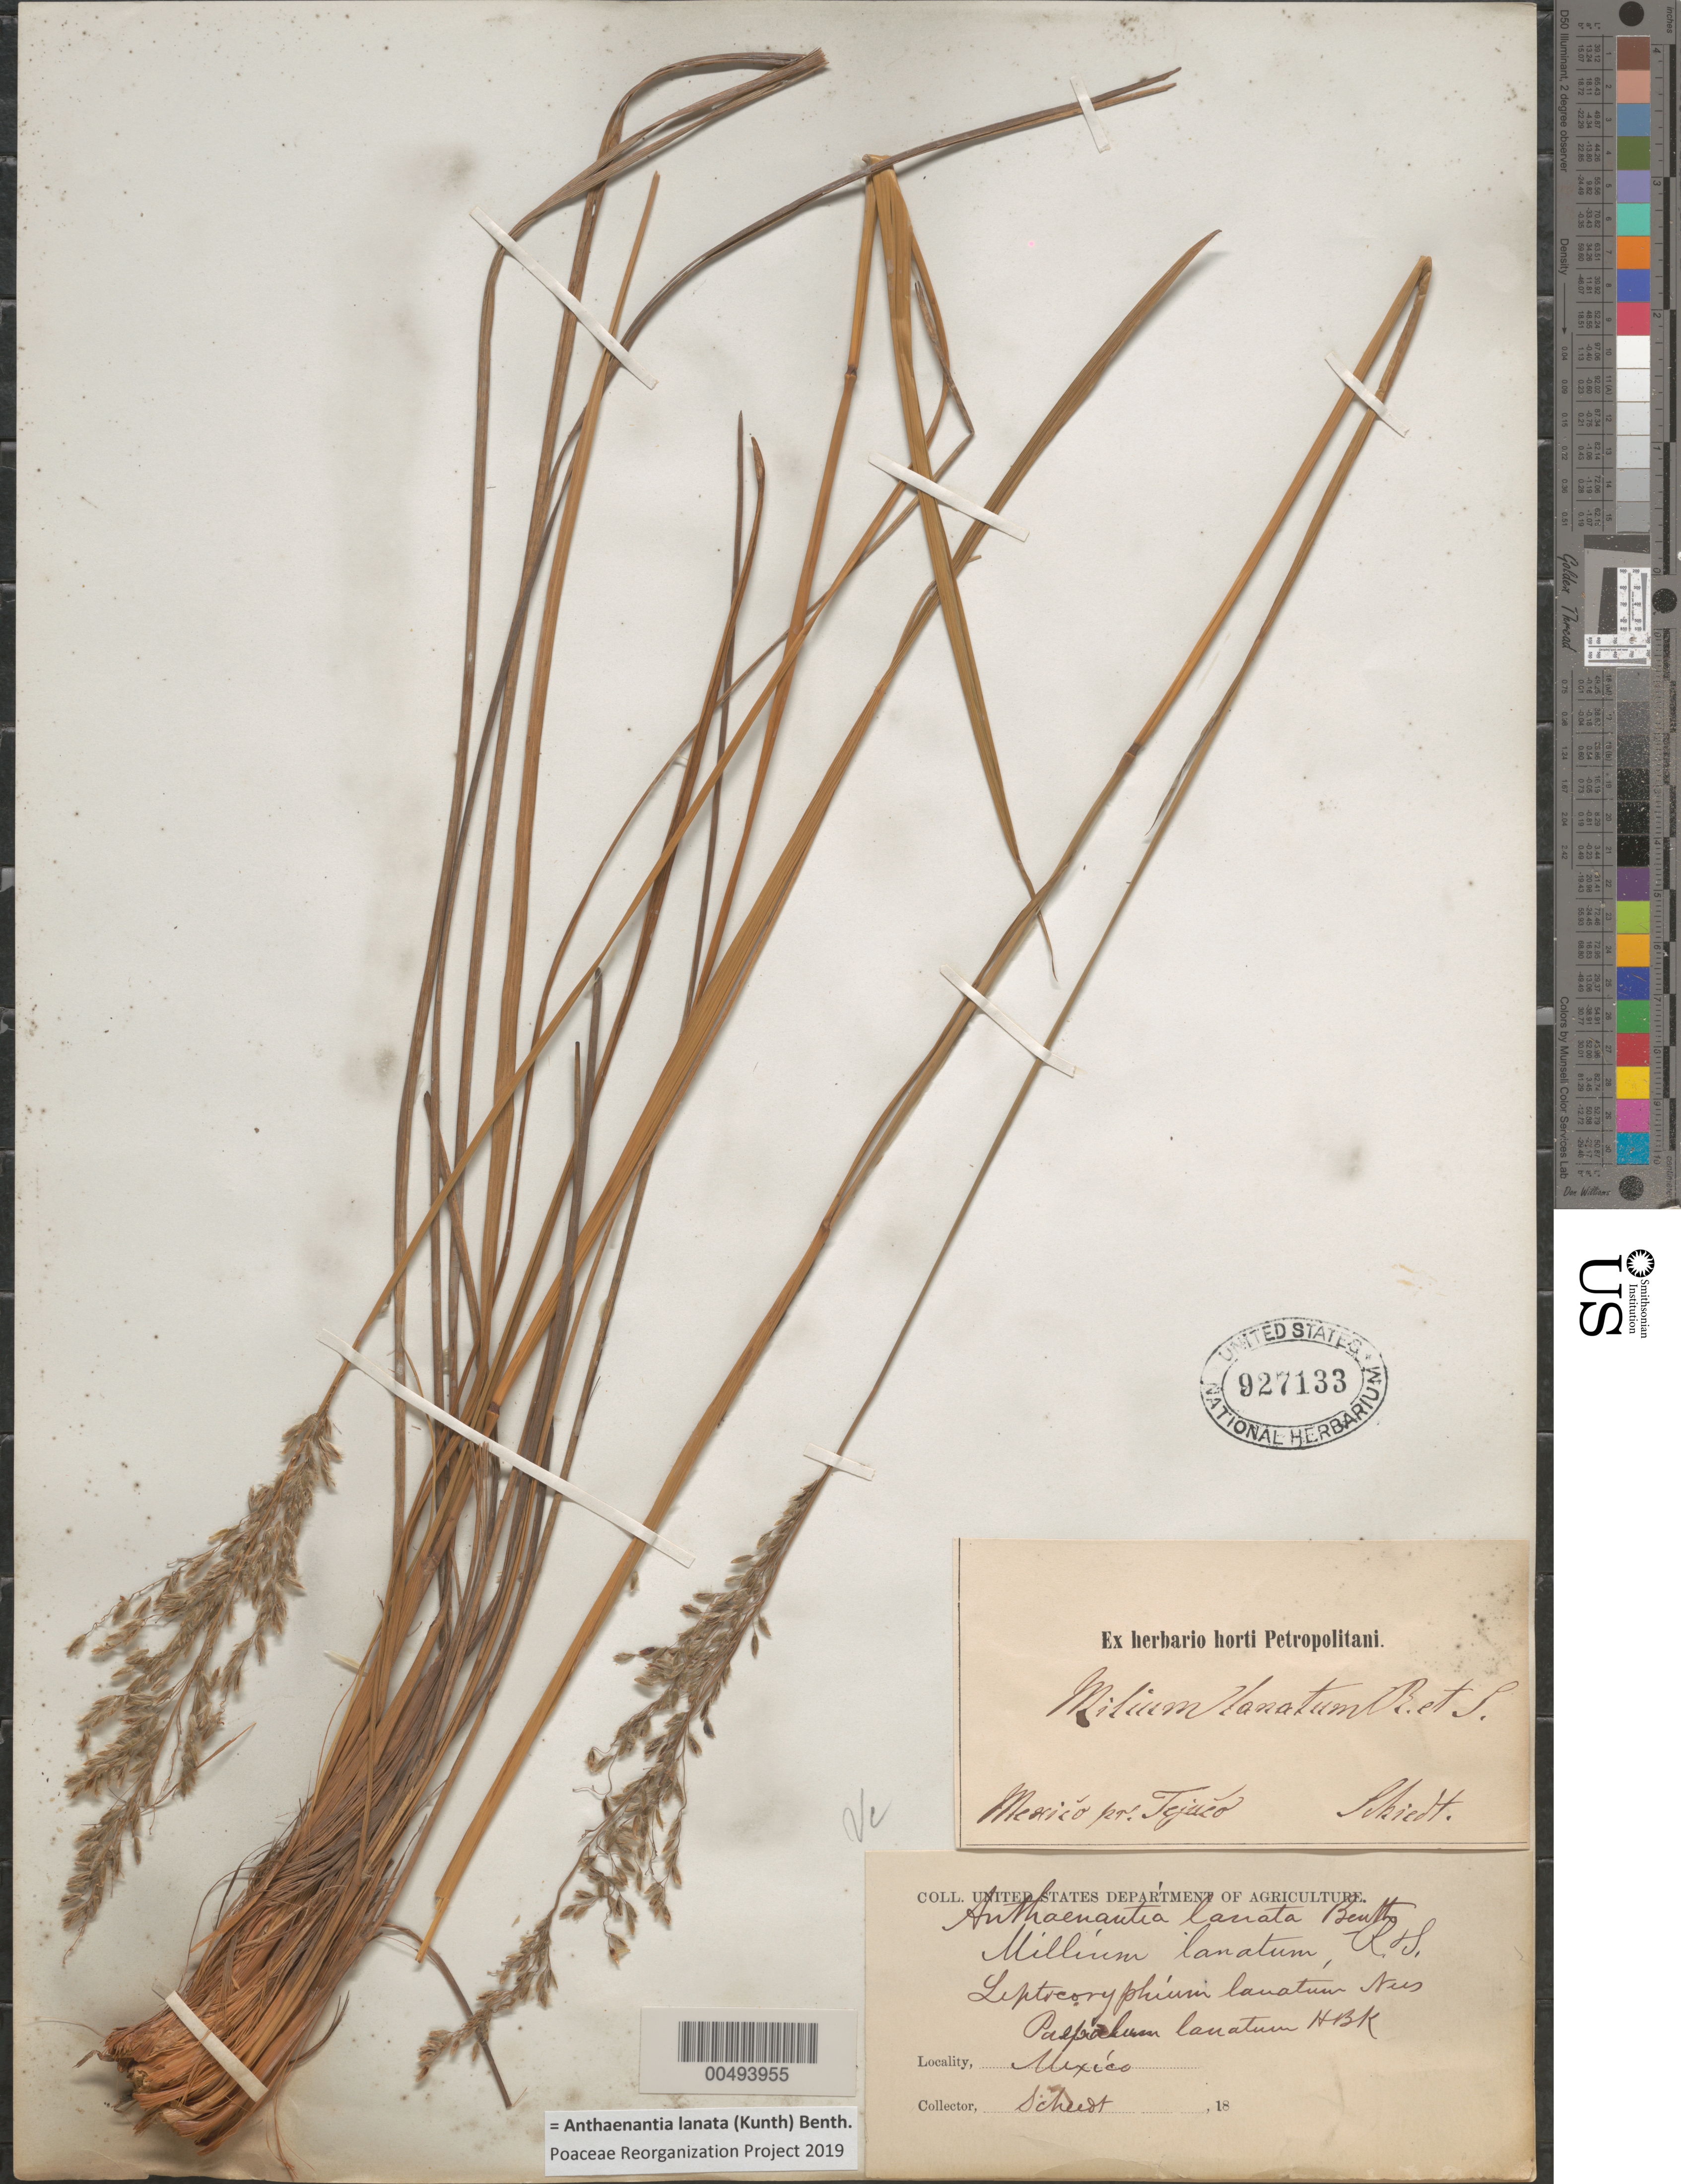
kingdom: Plantae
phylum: Tracheophyta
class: Liliopsida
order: Poales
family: Poaceae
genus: Leptocoryphium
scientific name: Leptocoryphium lanatum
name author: (Kunth) Nees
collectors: -. Schiedt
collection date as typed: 18??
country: Mexico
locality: Mexico pr. Tejuco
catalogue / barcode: US 927133